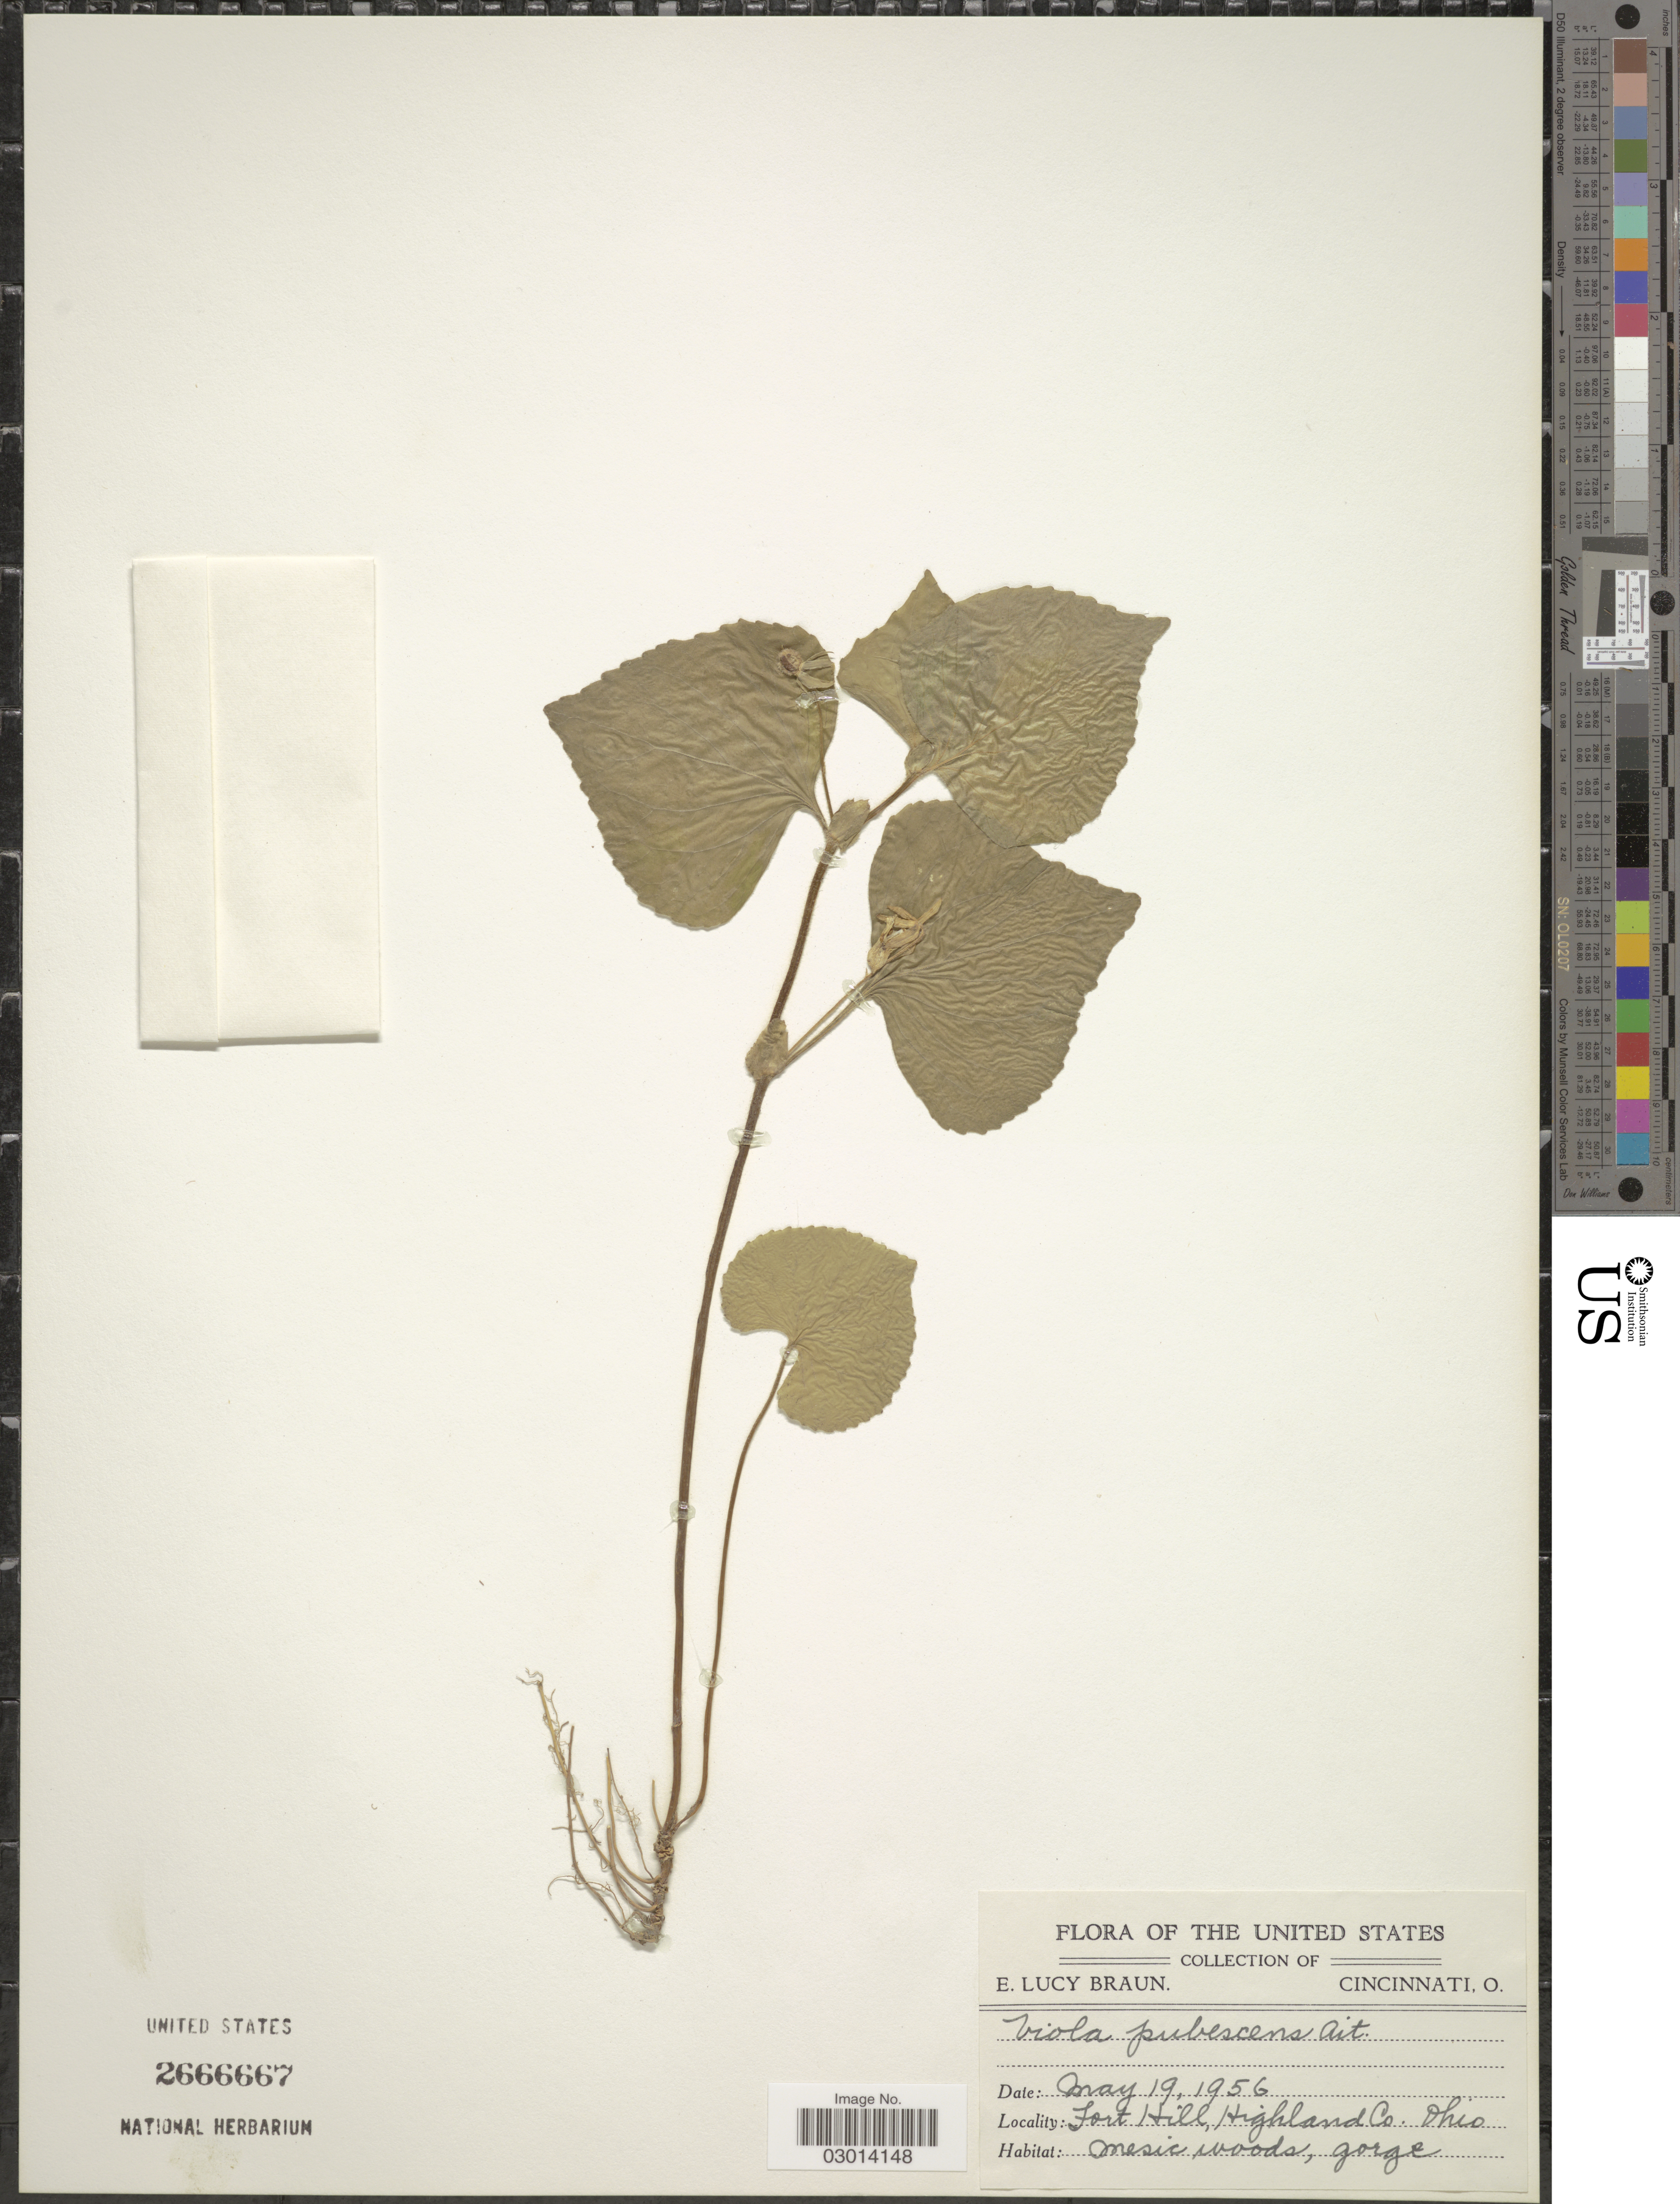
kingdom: Plantae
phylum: Tracheophyta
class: Magnoliopsida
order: Malpighiales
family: Violaceae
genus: Viola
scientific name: Viola pubescens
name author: Aiton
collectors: E. L. Braun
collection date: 1956-05-19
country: United States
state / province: Ohio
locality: Fort Hill, Highland Co.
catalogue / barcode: US 2666667